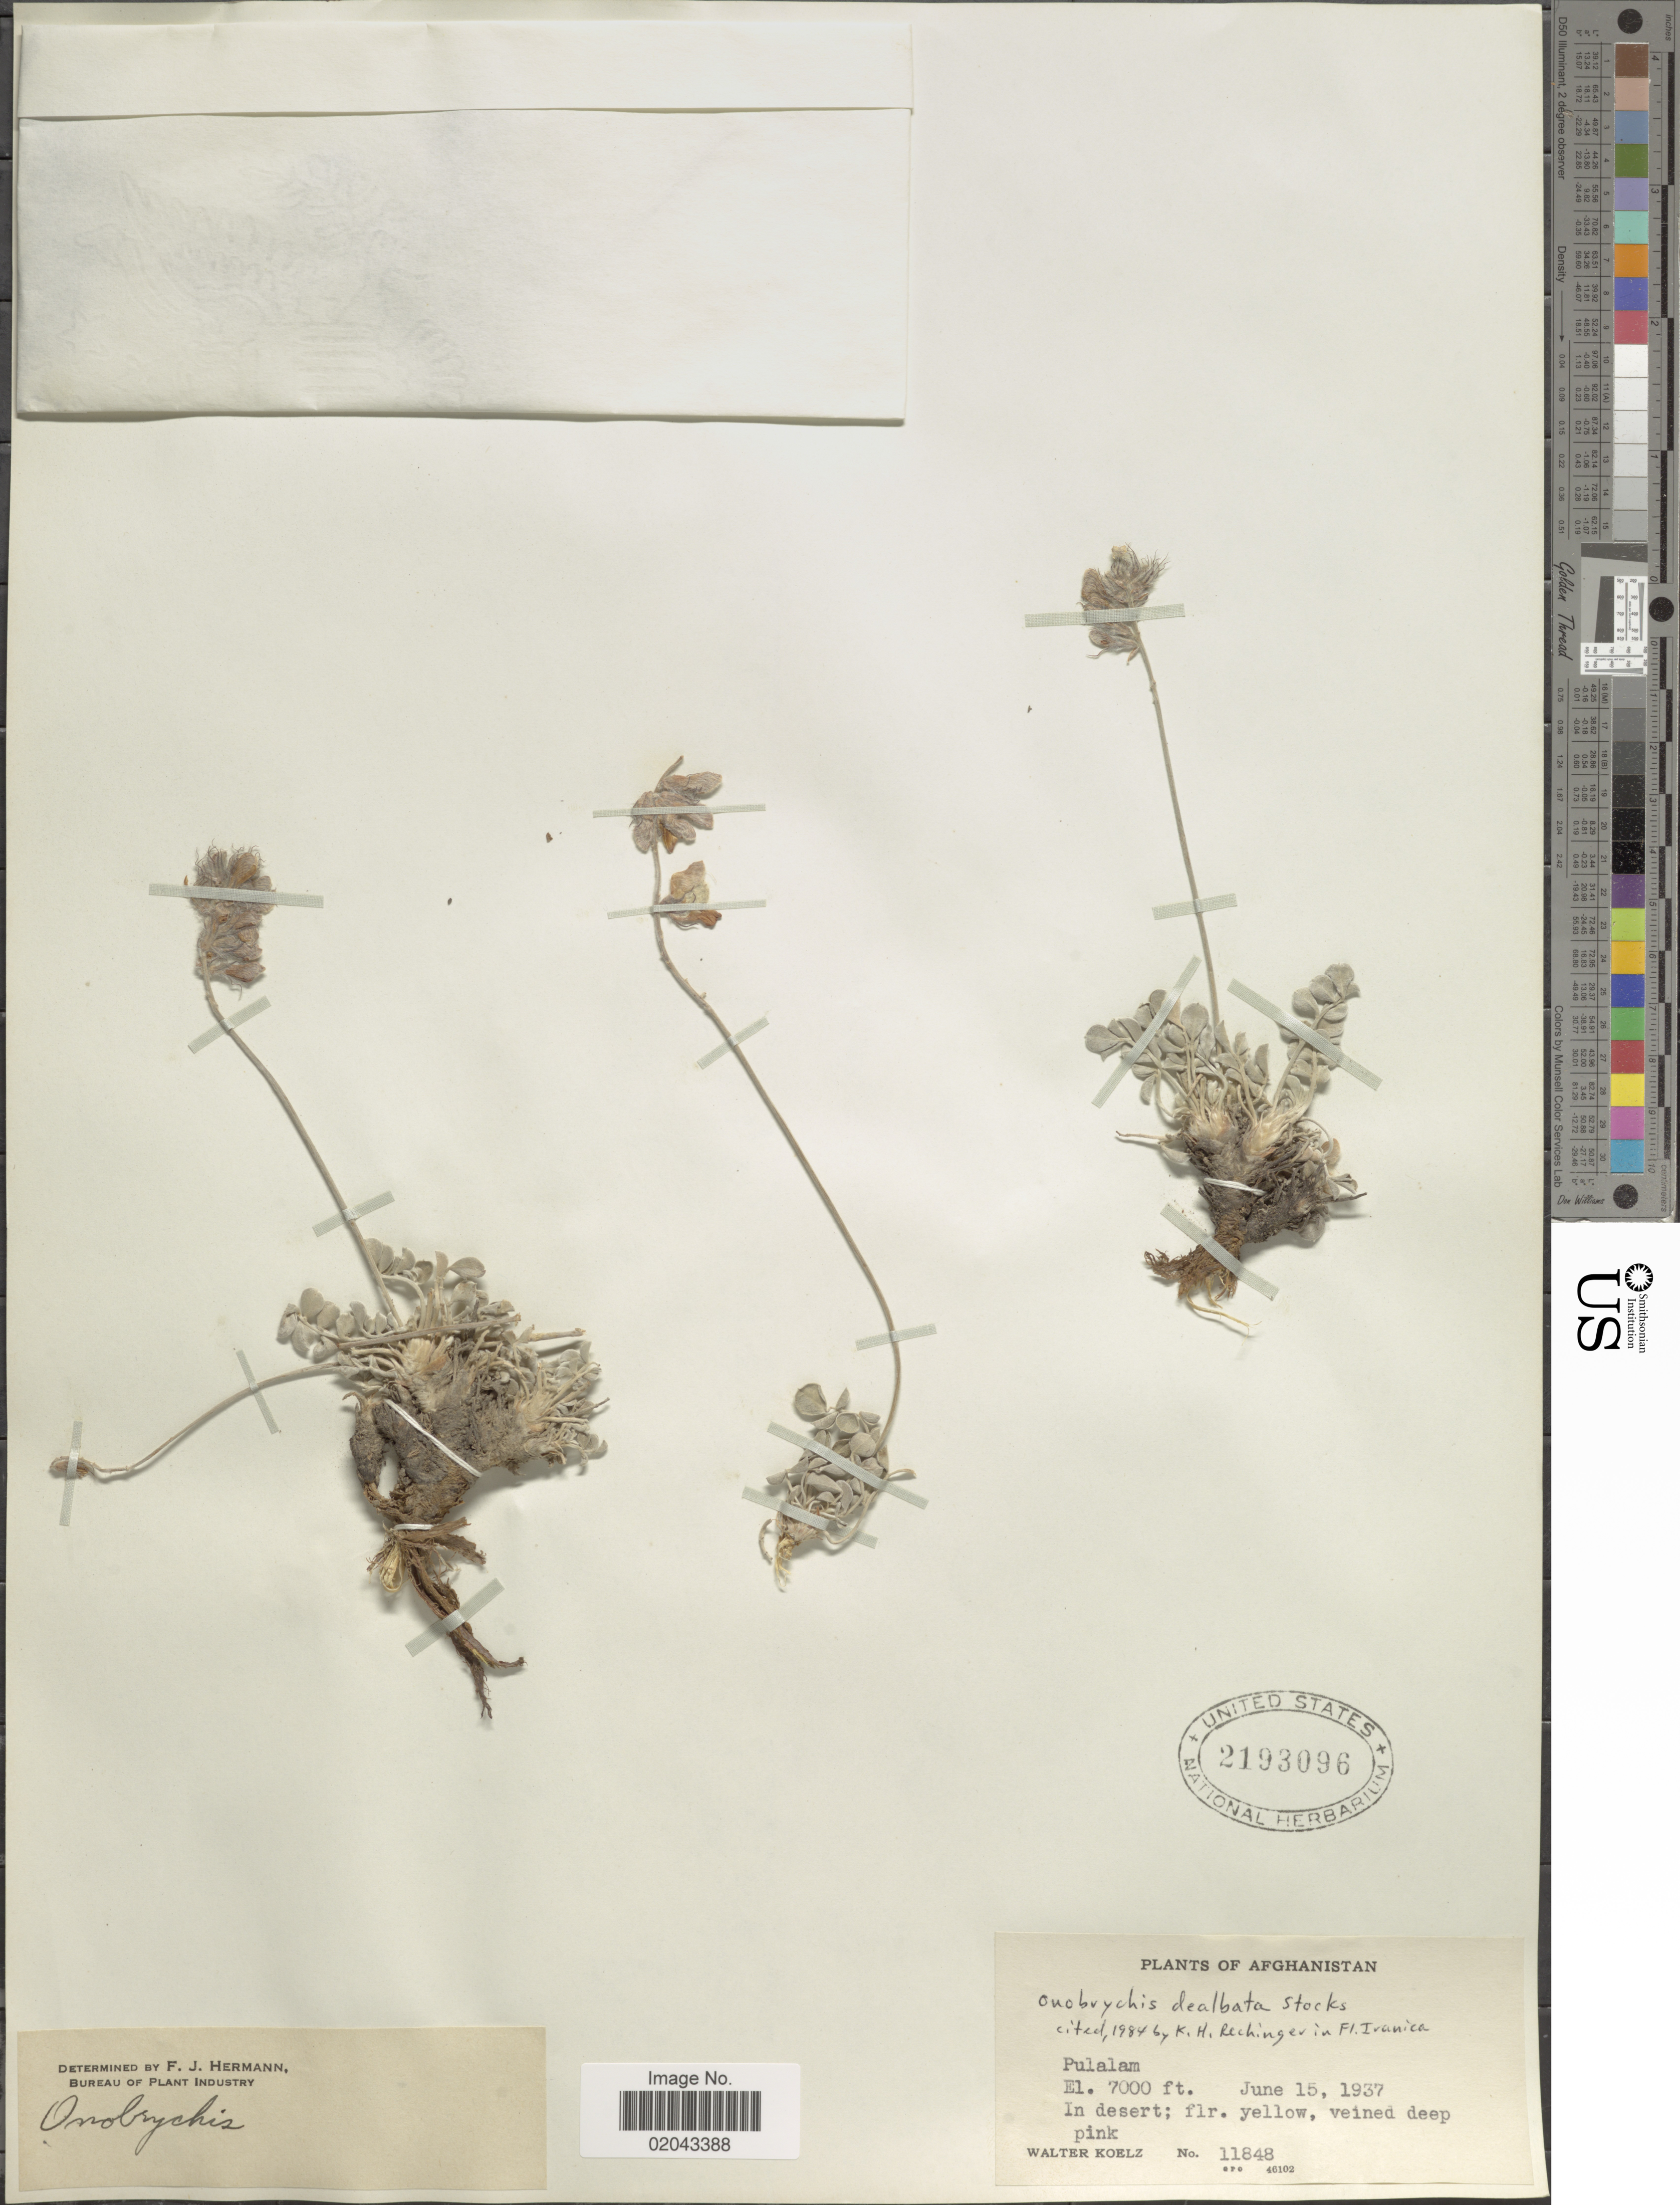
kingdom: Plantae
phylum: Tracheophyta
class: Magnoliopsida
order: Fabales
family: Fabaceae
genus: Onobrychis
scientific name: Onobrychis dealbata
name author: Stocks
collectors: W. N. Koelz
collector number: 11848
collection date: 1937-06-15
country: Afghanistan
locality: Pulalam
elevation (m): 2134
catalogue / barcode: US 2193096